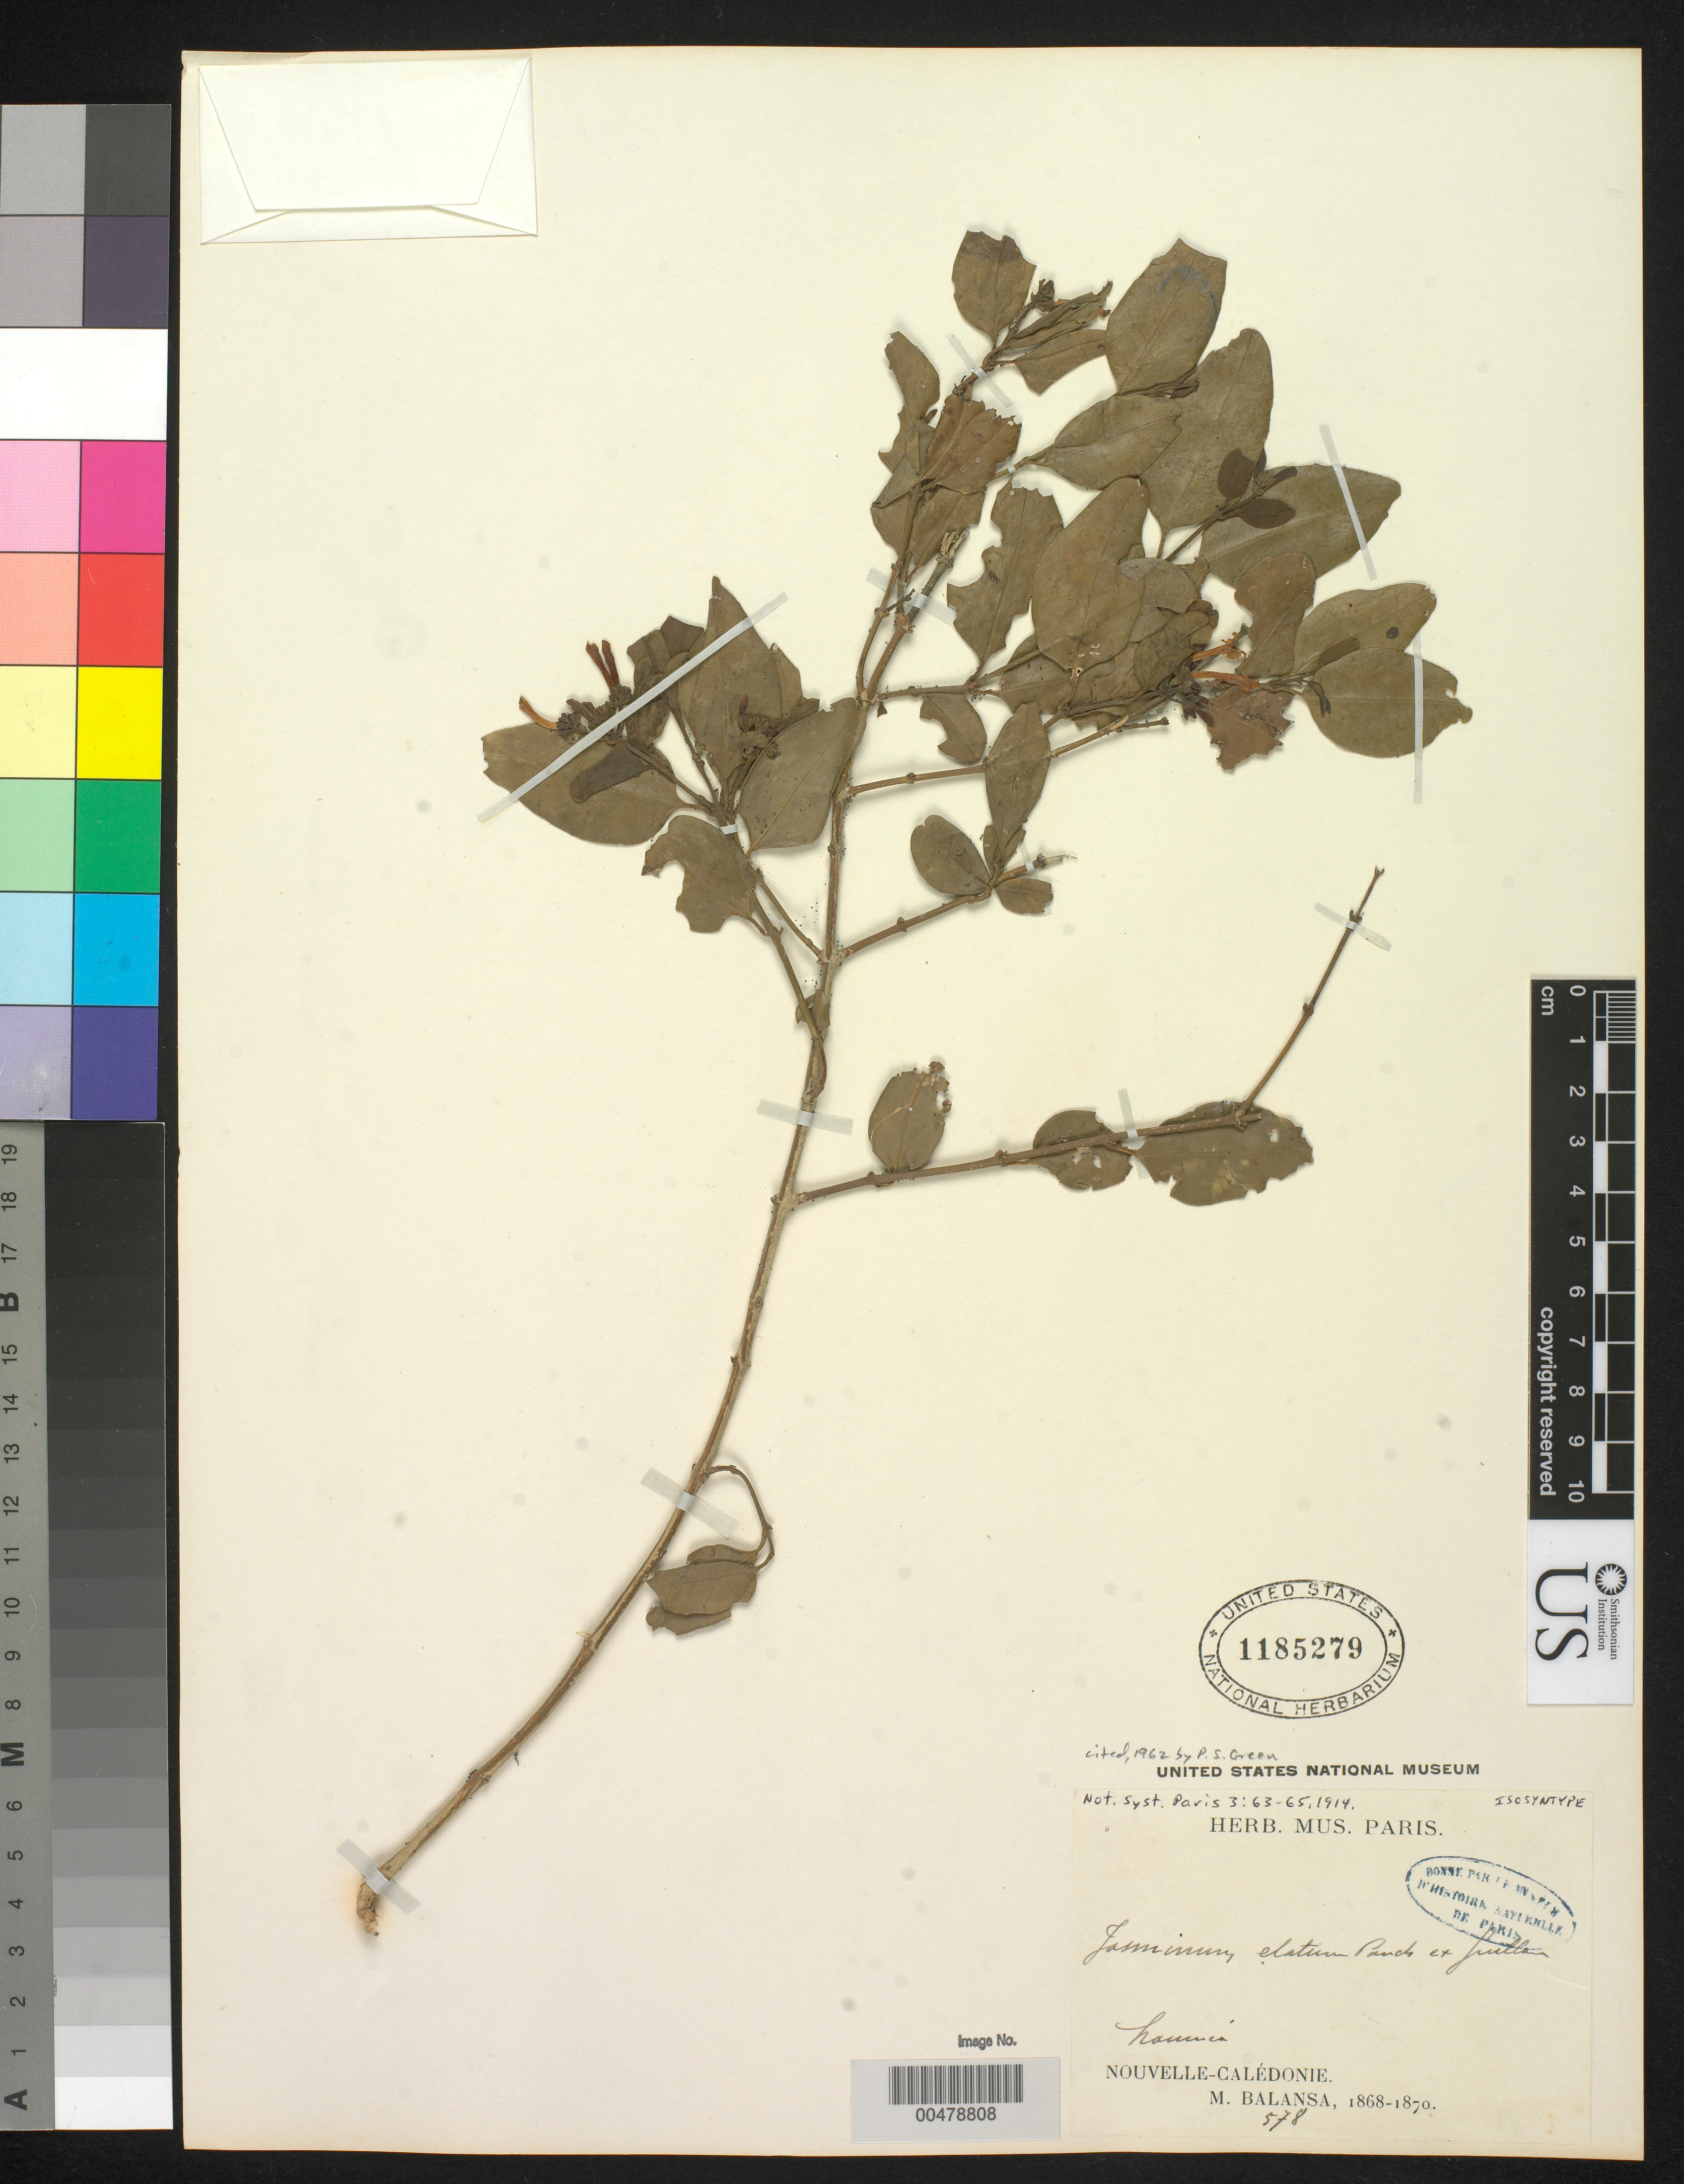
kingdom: Plantae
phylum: Tracheophyta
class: Magnoliopsida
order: Lamiales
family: Oleaceae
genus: Jasminum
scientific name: Jasminum elatum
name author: Pancher ex Guillaumin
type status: Isosyntype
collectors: B. Balansa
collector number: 578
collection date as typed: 1868 to -- --- 1870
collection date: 1868/1870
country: New Caledonia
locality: Haunca.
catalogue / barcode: US 1185279